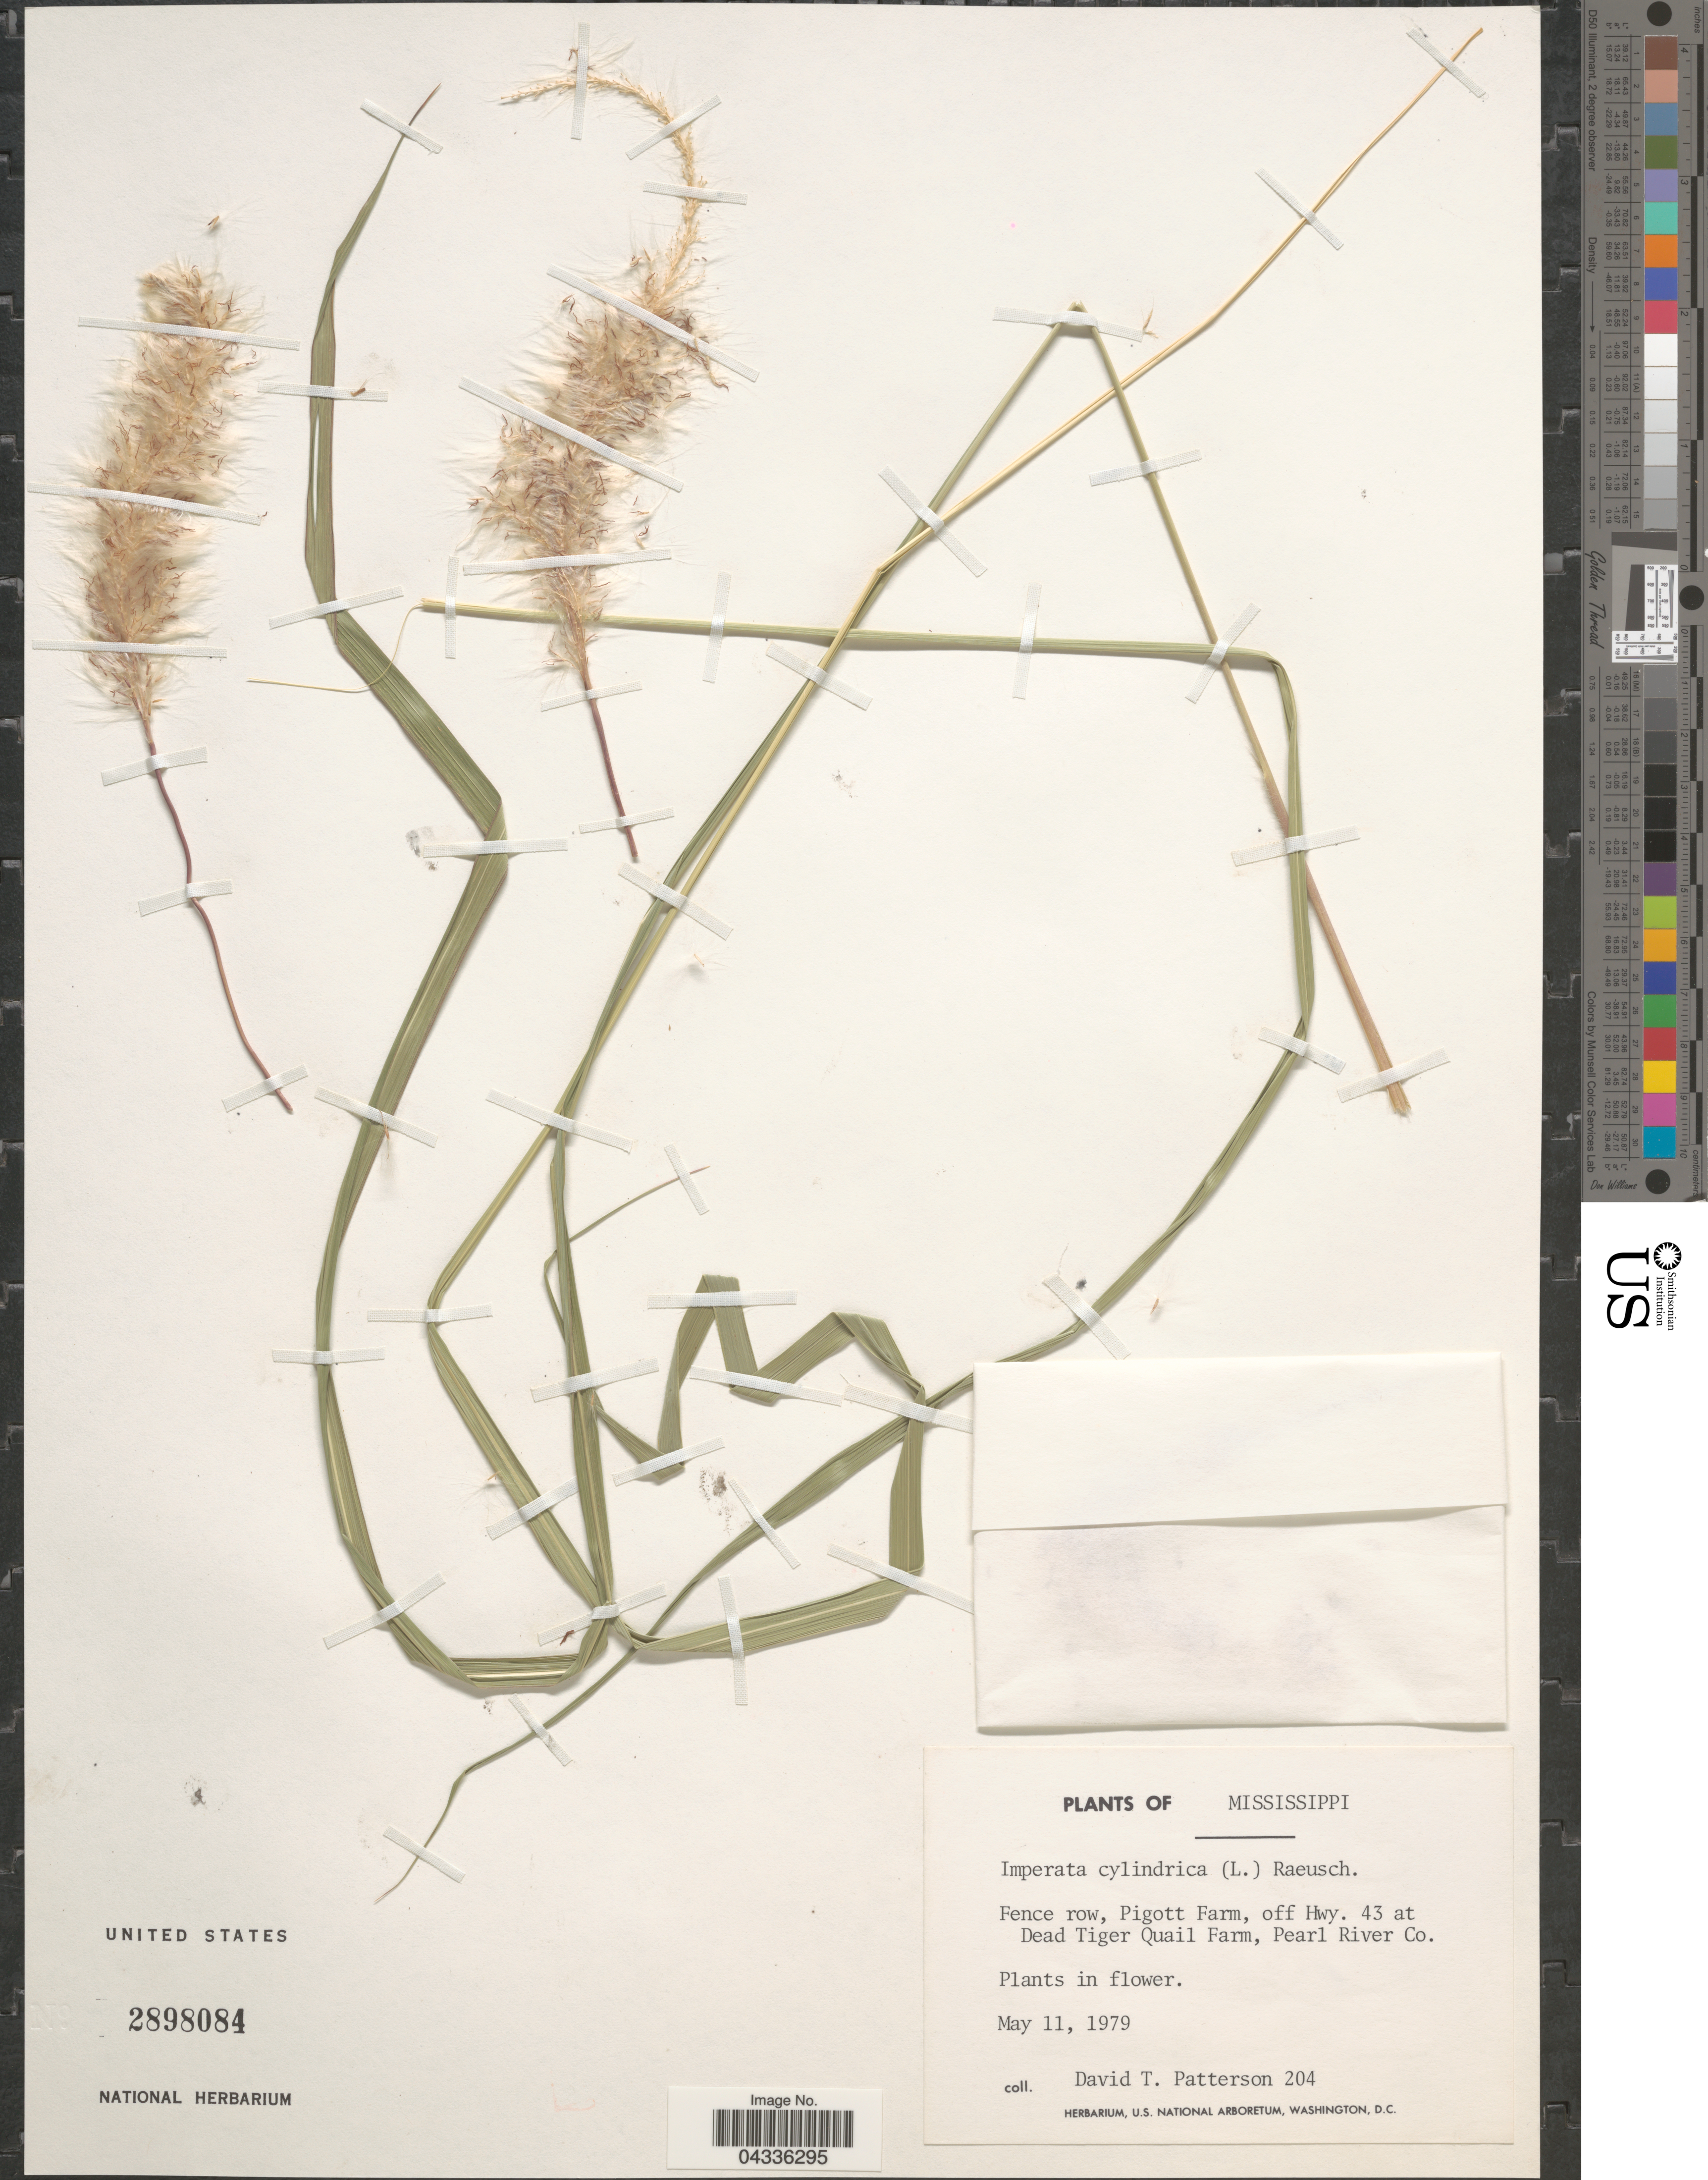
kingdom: Plantae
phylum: Tracheophyta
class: Liliopsida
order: Poales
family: Poaceae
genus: Imperata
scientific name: Imperata cylindrica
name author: (L.) P. Beauv.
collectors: D. Patterson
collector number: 204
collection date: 1979-05-11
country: United States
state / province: Mississippi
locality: Fence row, Pigott Farm, off Hwy. 43 at Dead Tiger Quail Farm, Pearl River Co.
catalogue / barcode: US 2898084